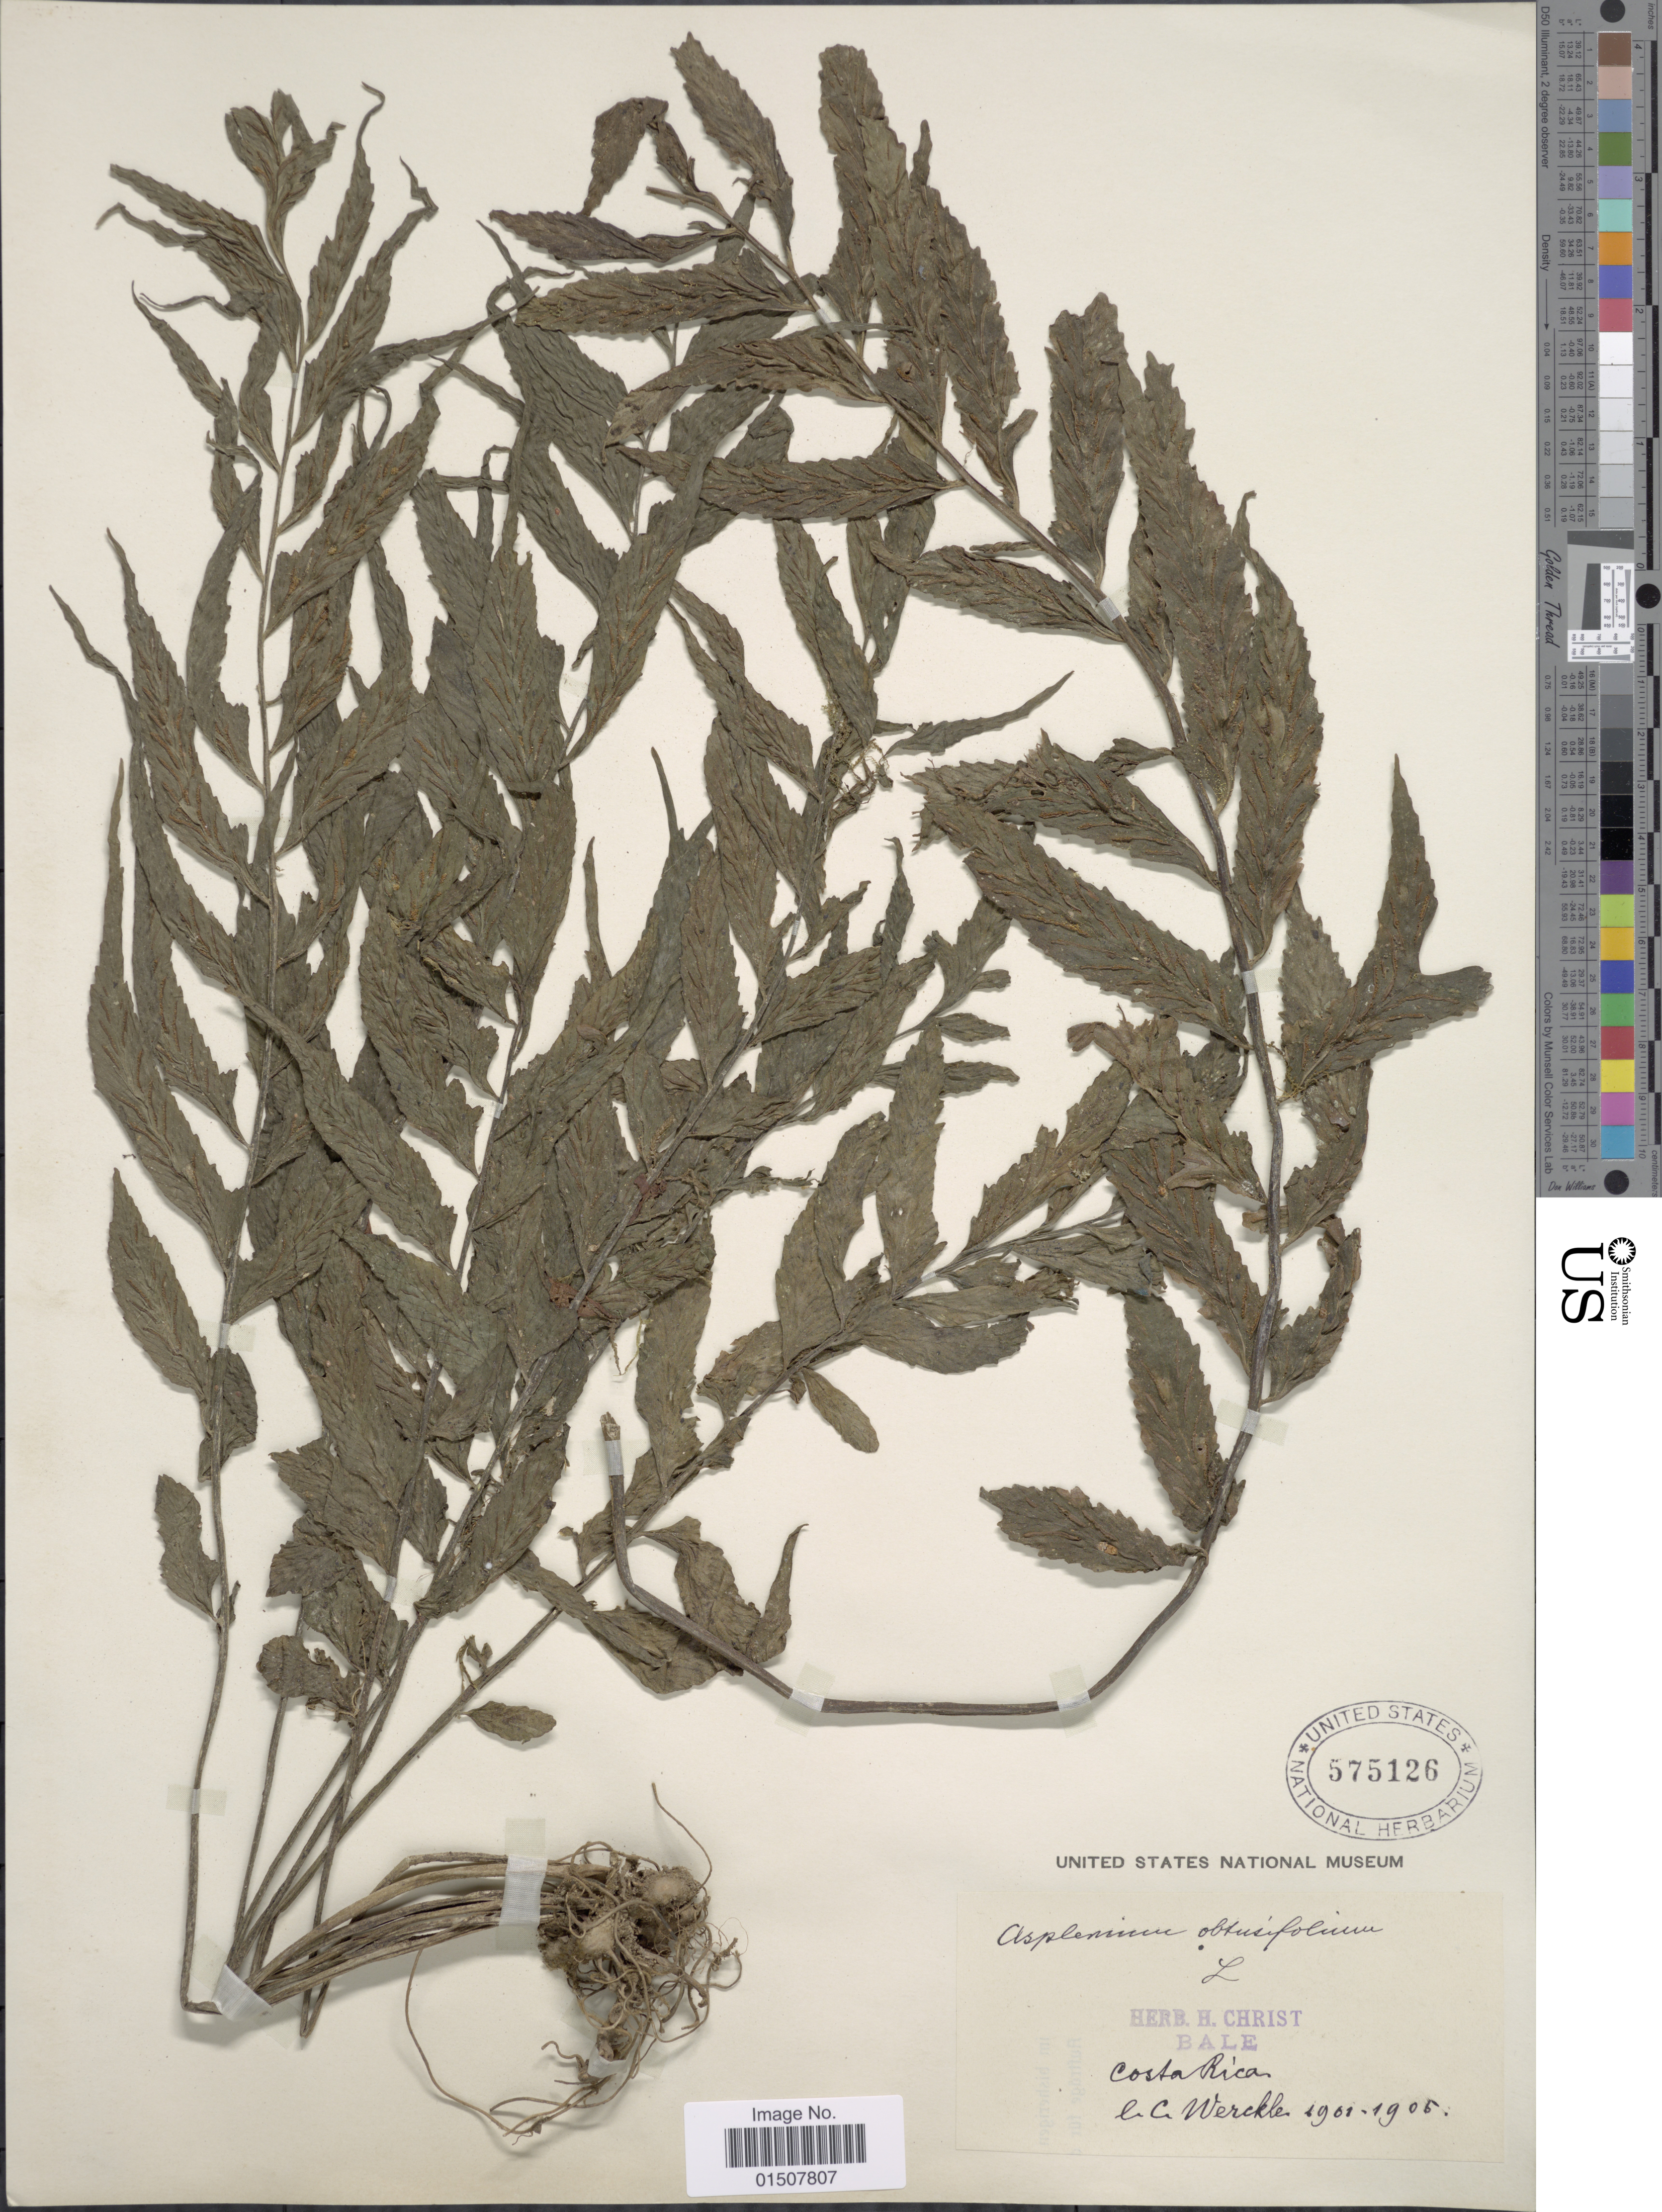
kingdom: Plantae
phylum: Tracheophyta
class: Polypodiopsida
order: Polypodiales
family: Aspleniaceae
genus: Asplenium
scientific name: Asplenium riparium Brack., nom. illeg.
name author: Brack. in Wilkes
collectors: C. C Wercklé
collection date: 1901/1905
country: Costa Rica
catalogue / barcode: US 575126